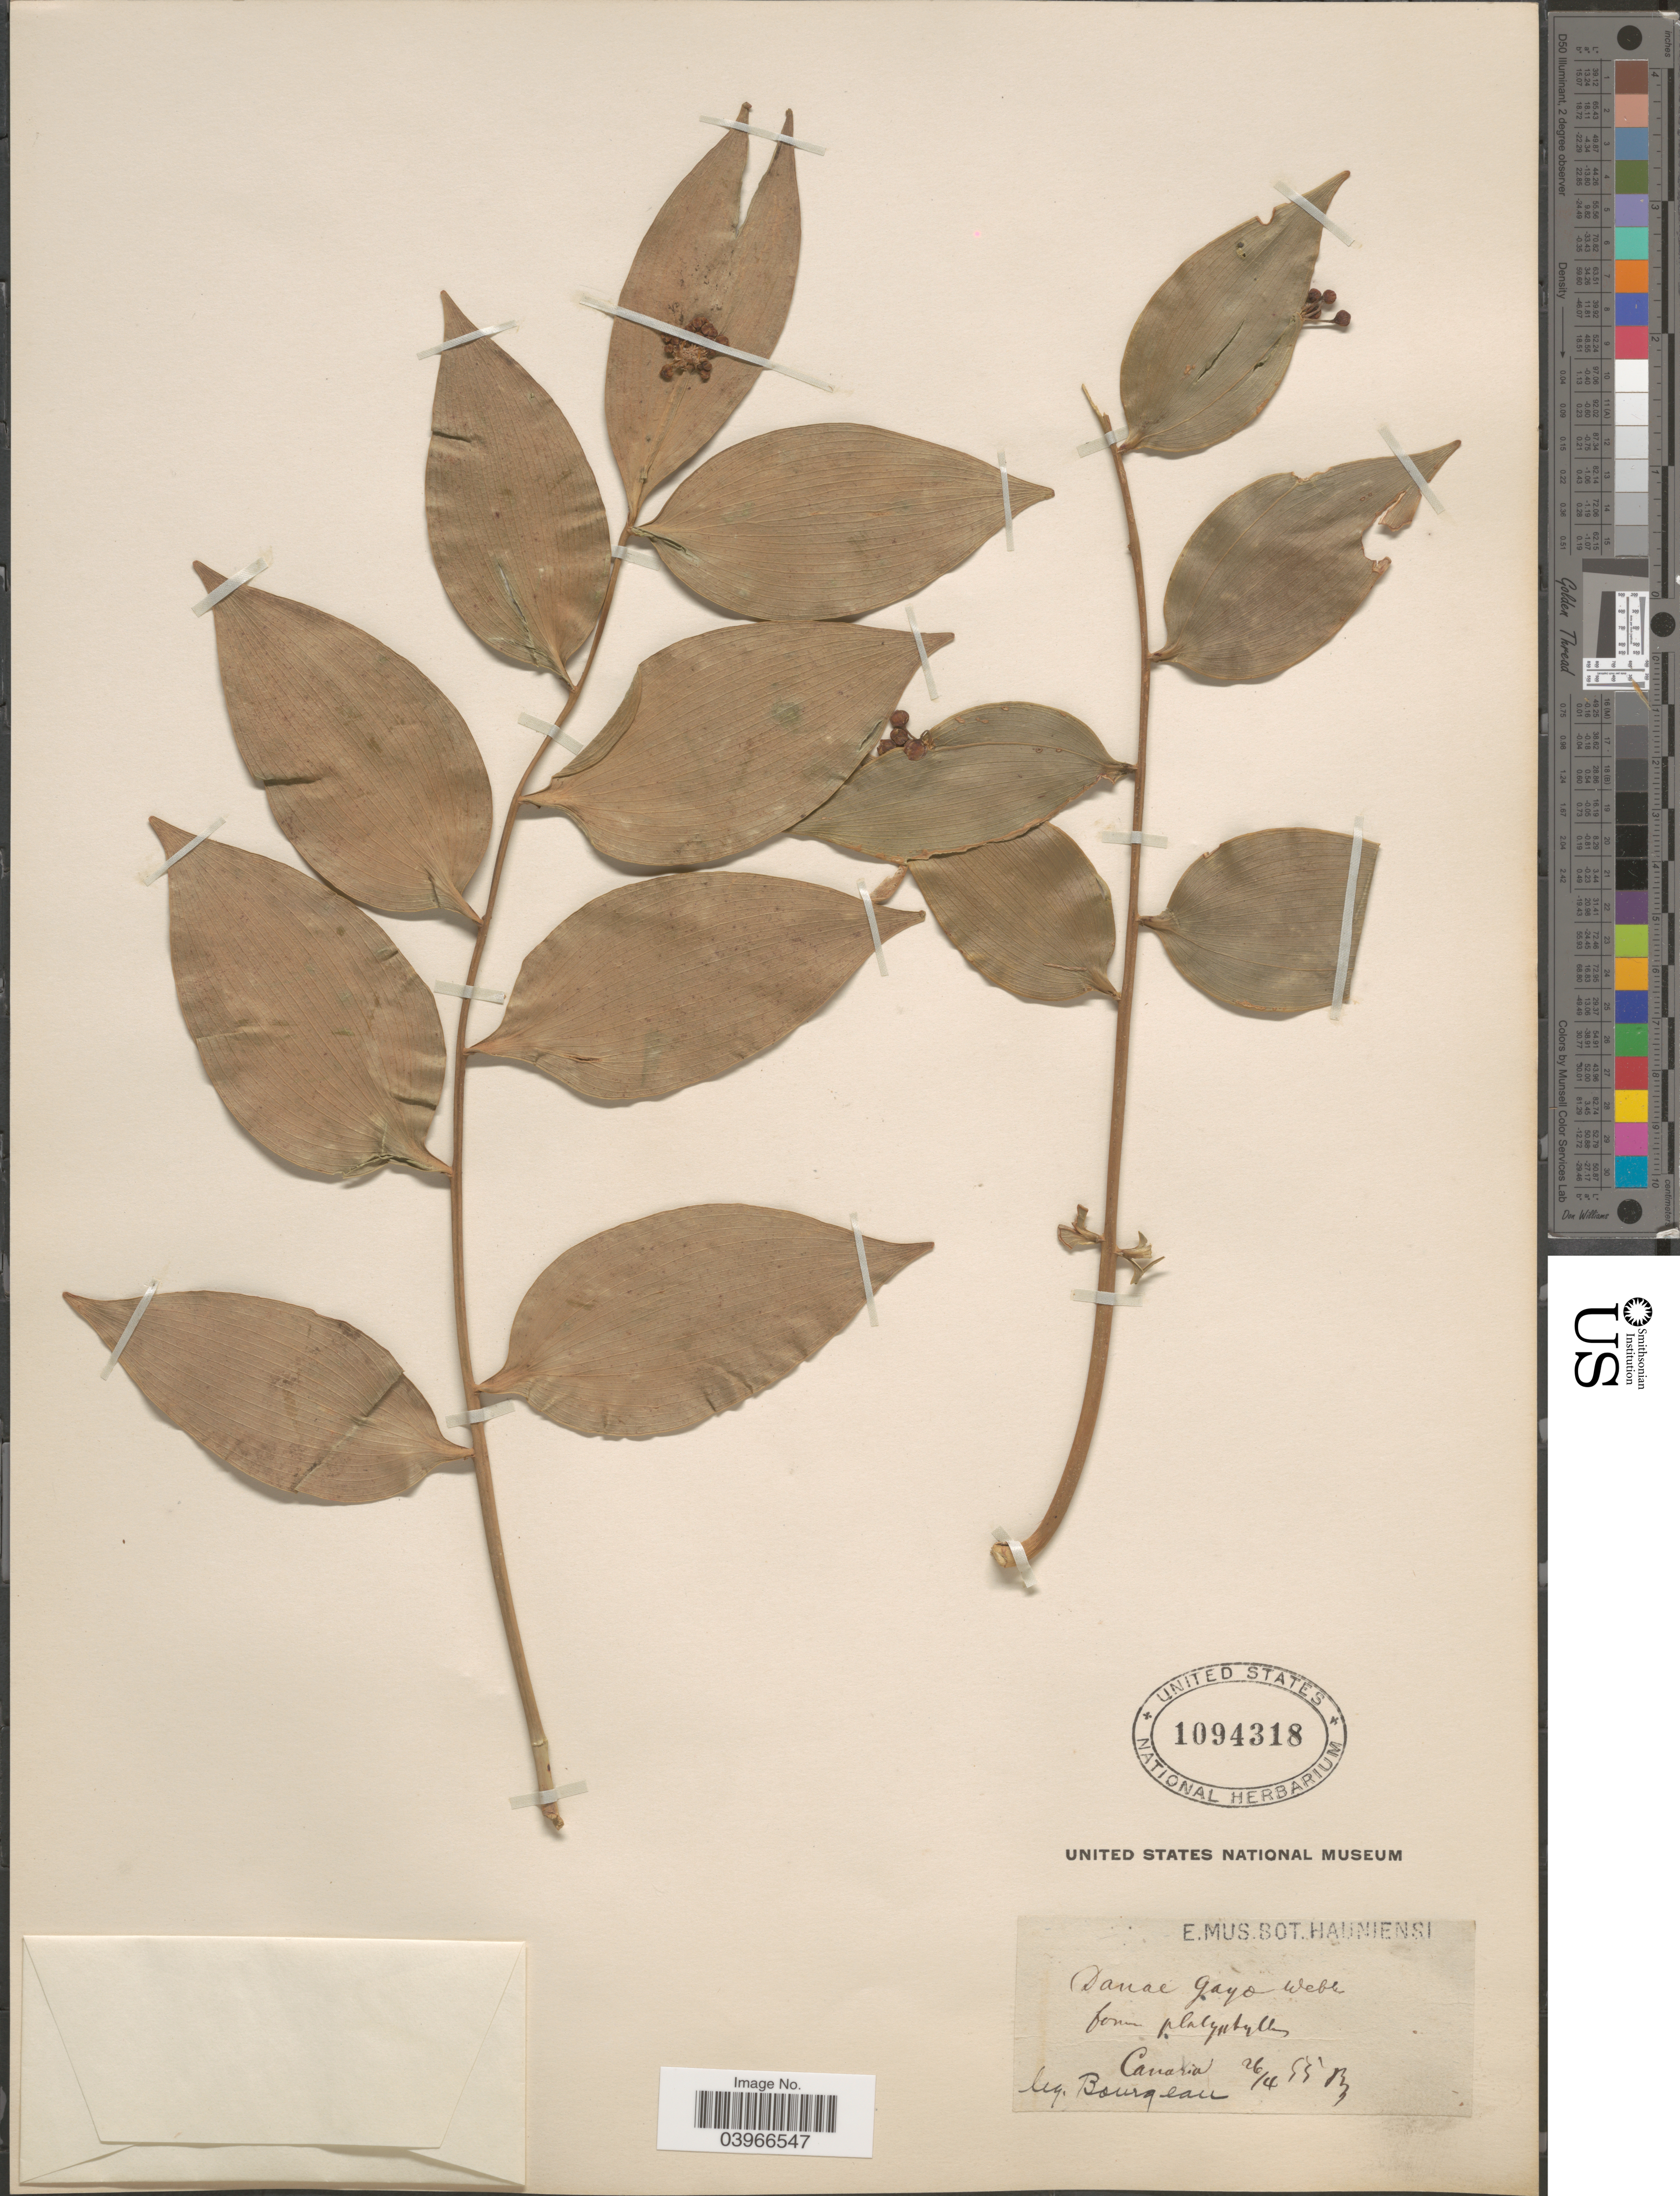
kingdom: Plantae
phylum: Tracheophyta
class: Liliopsida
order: Asparagales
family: Asparagaceae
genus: Danae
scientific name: Danae gayae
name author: Webb & Berthel.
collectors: -. Bourgeau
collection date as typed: Transcribed d/m/y: 26/4/53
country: Spain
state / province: Canarias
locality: Canaria.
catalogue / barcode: US 1094318